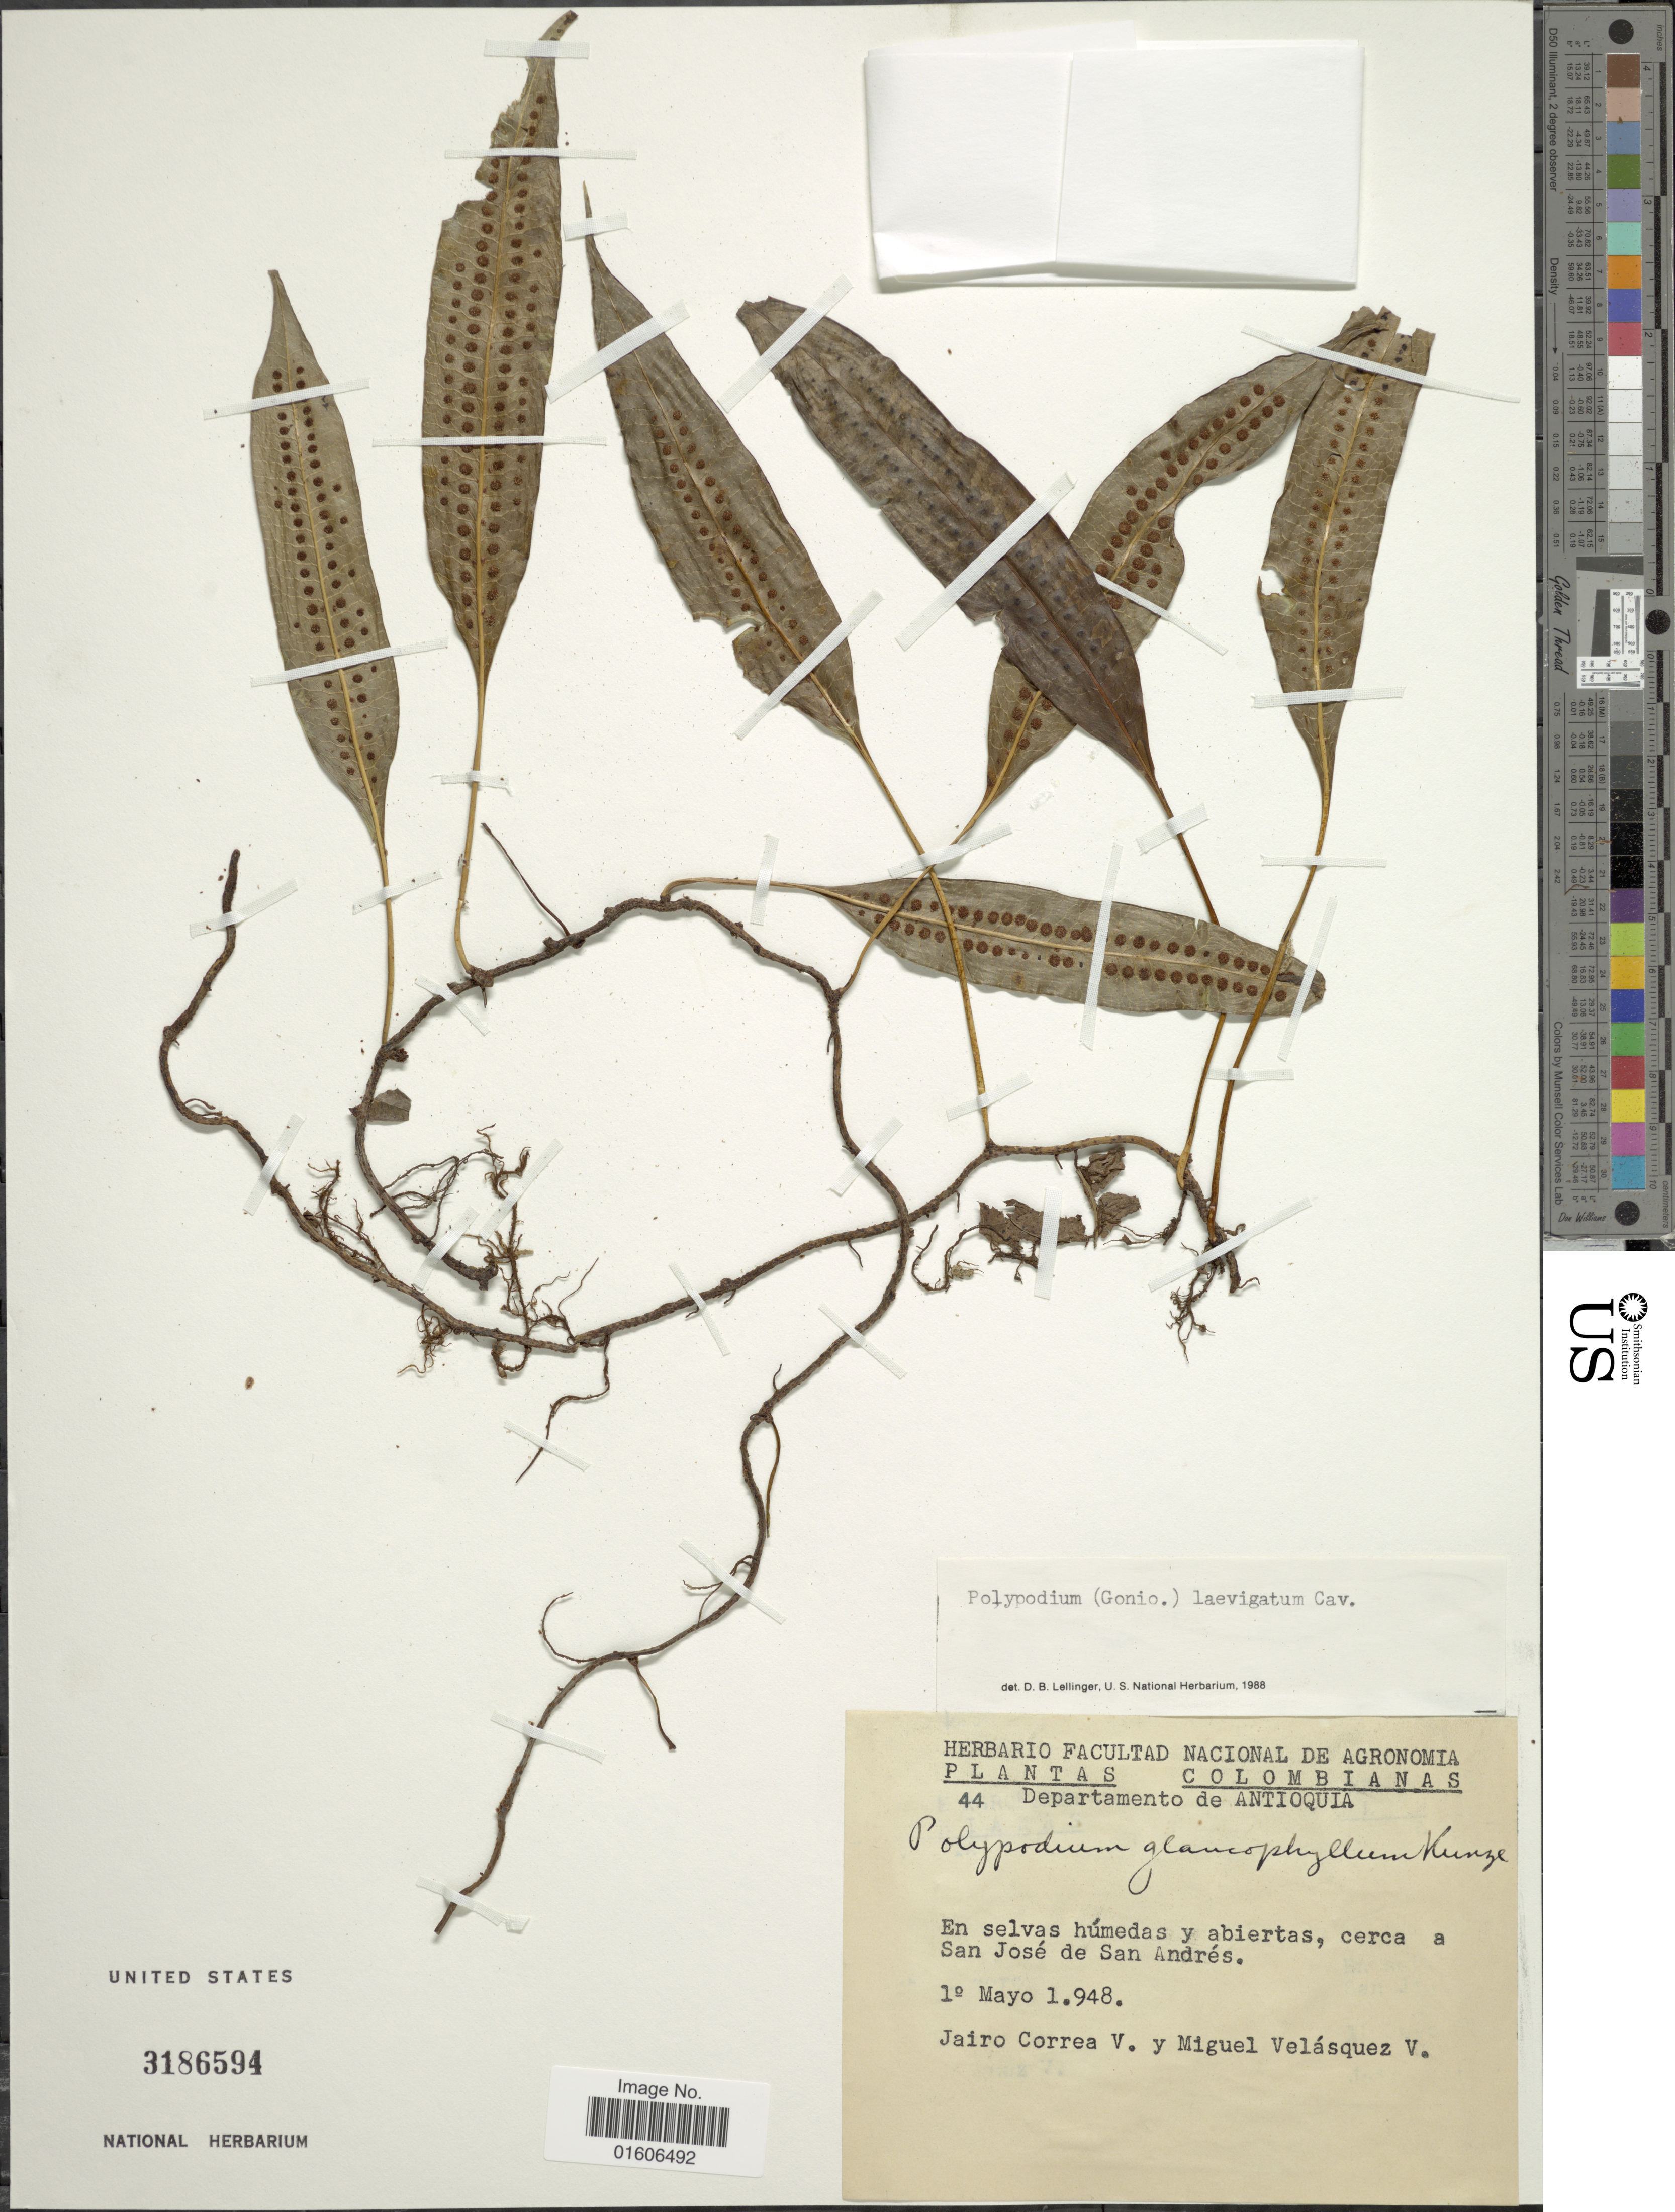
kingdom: Plantae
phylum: Tracheophyta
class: Polypodiopsida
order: Polypodiales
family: Polypodiaceae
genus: Serpocaulon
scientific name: Serpocaulon levigatum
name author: (Cav.) A.R. Sm.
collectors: J. Correa & M. Velasquez V.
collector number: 44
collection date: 1948-05-01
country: Colombia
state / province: Antioquia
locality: Departamento de Antioquia. En selvas húmedas y abiertas, cerca a San José de San Andrés.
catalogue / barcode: US 3186594